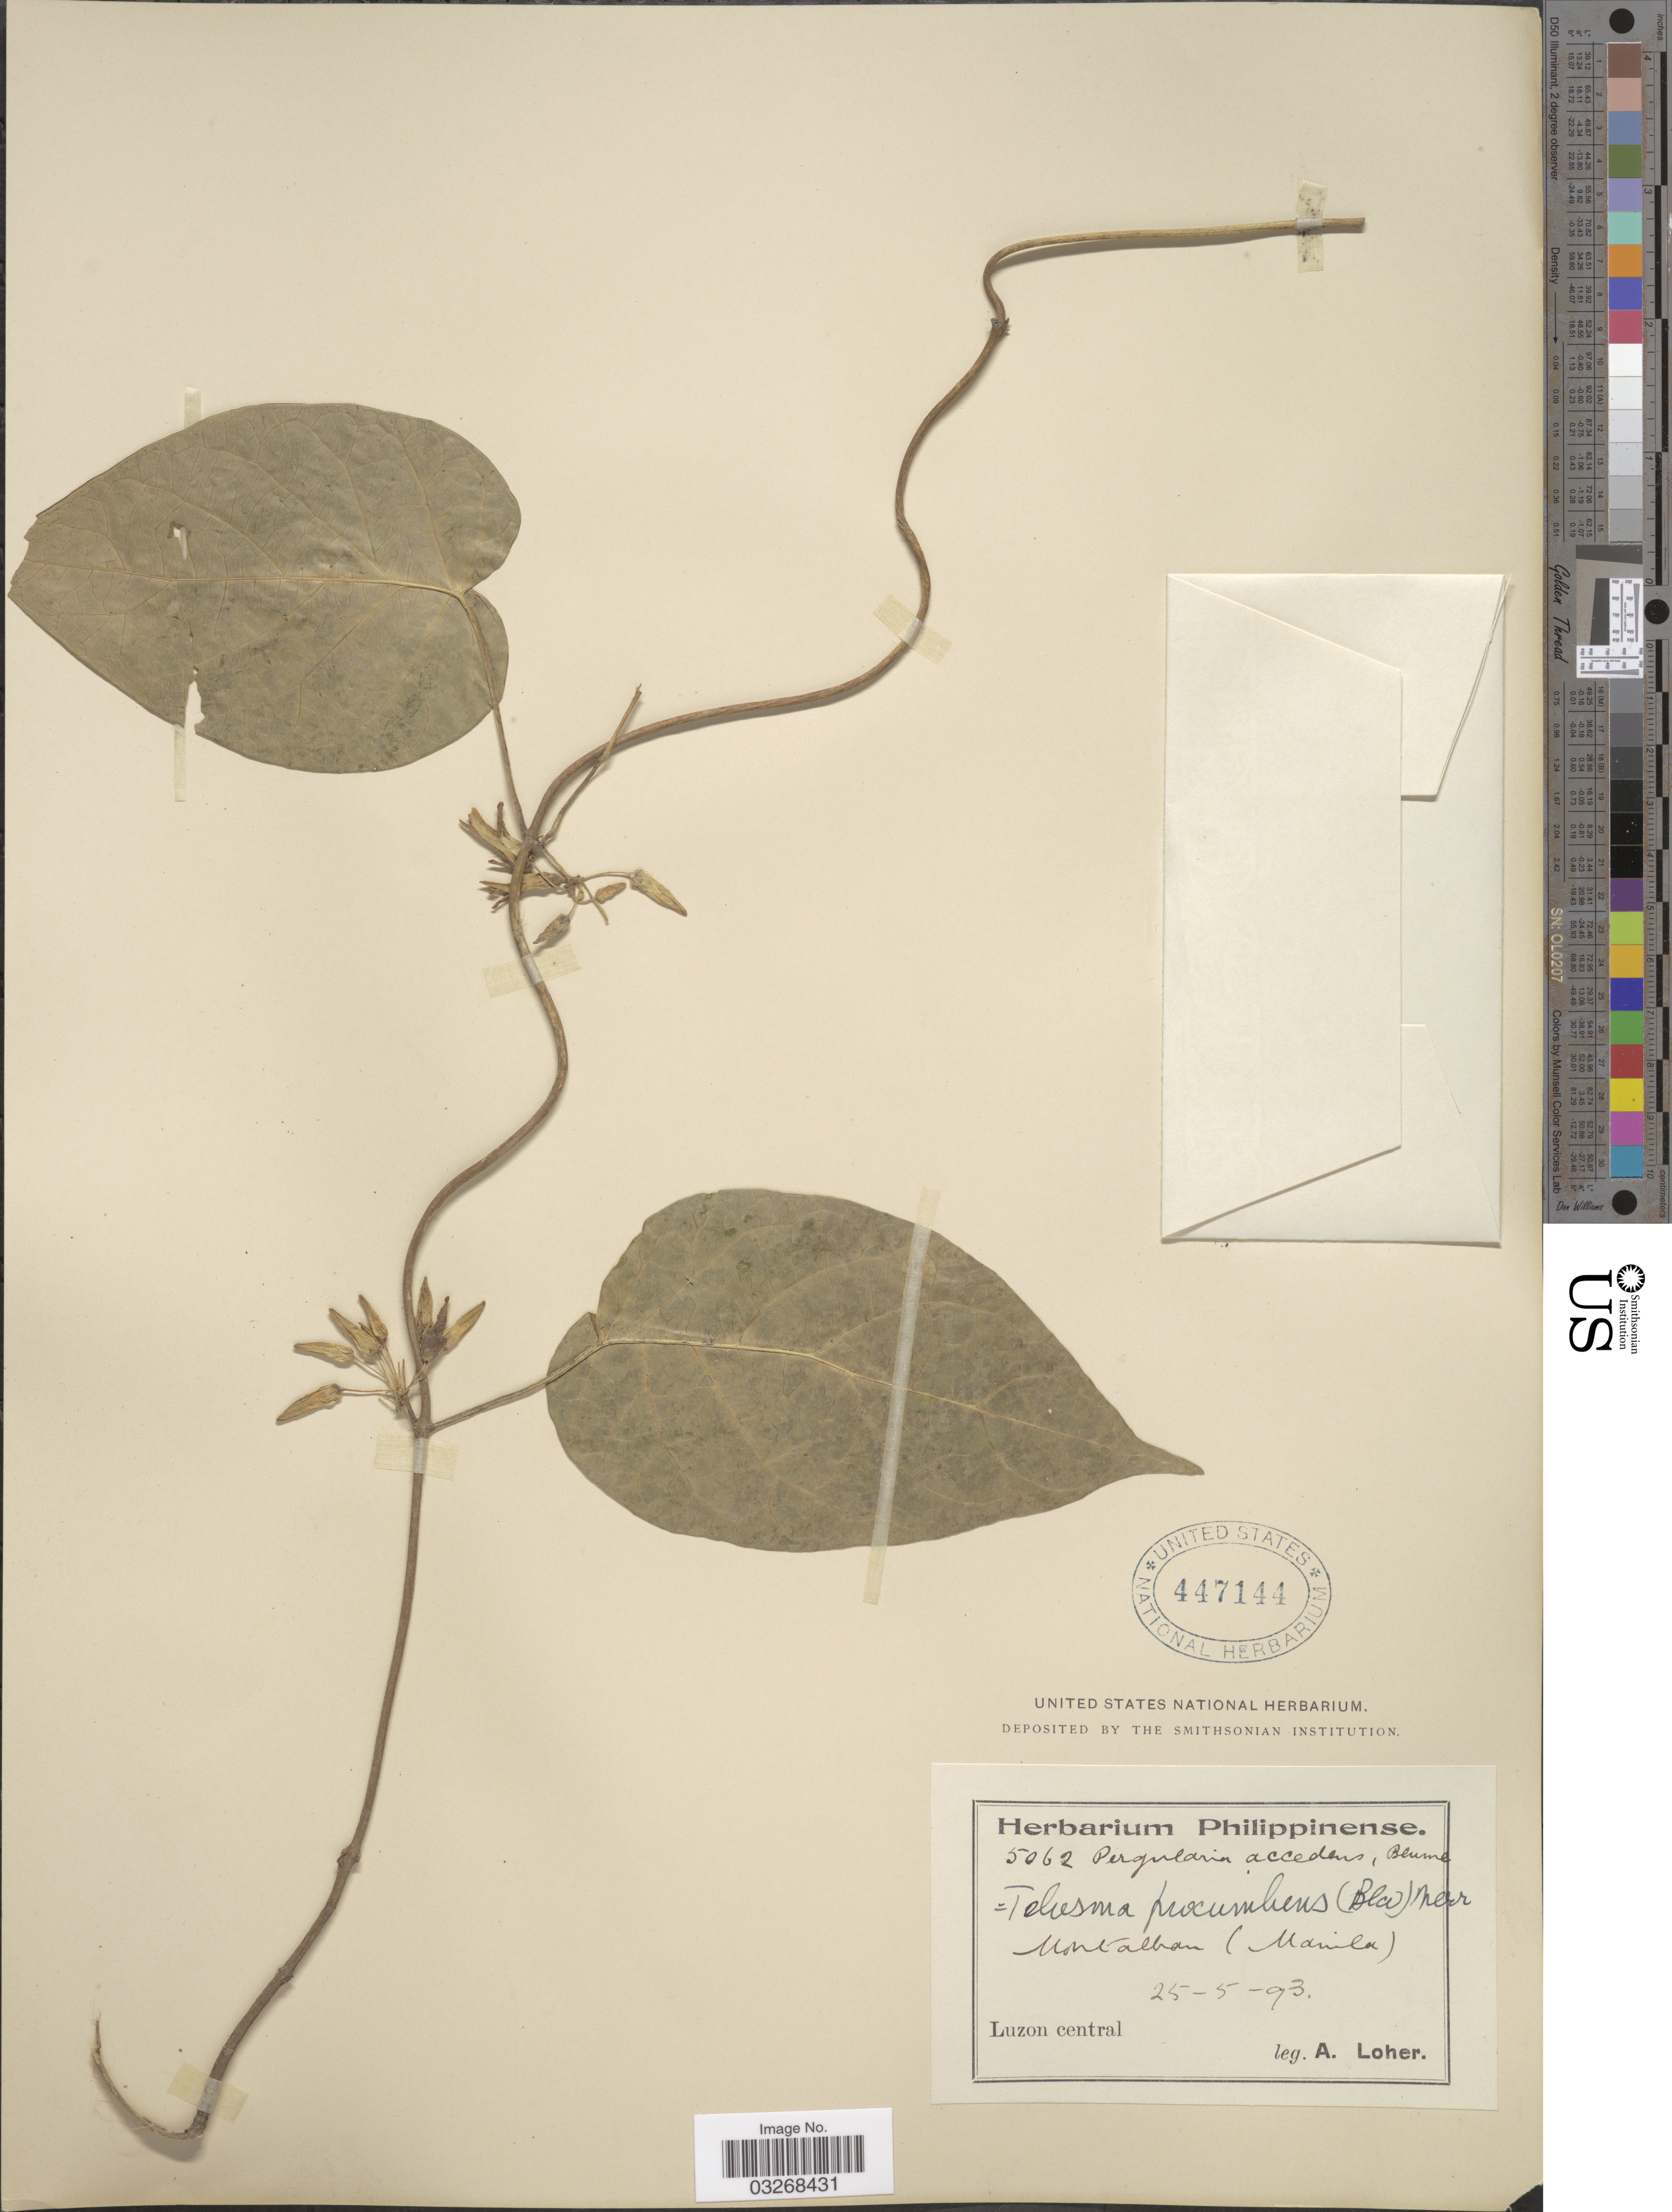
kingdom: Plantae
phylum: Tracheophyta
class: Magnoliopsida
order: Gentianales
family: Apocynaceae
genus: Telosma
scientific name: Telosma procumbens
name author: (Blanco) Merr.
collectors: A. Loher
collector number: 5062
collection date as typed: Transcribed d/m/y: 25/5/93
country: Philippines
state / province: Central Luzon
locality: Montalban (Manila). Luzon central.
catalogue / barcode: US 447144